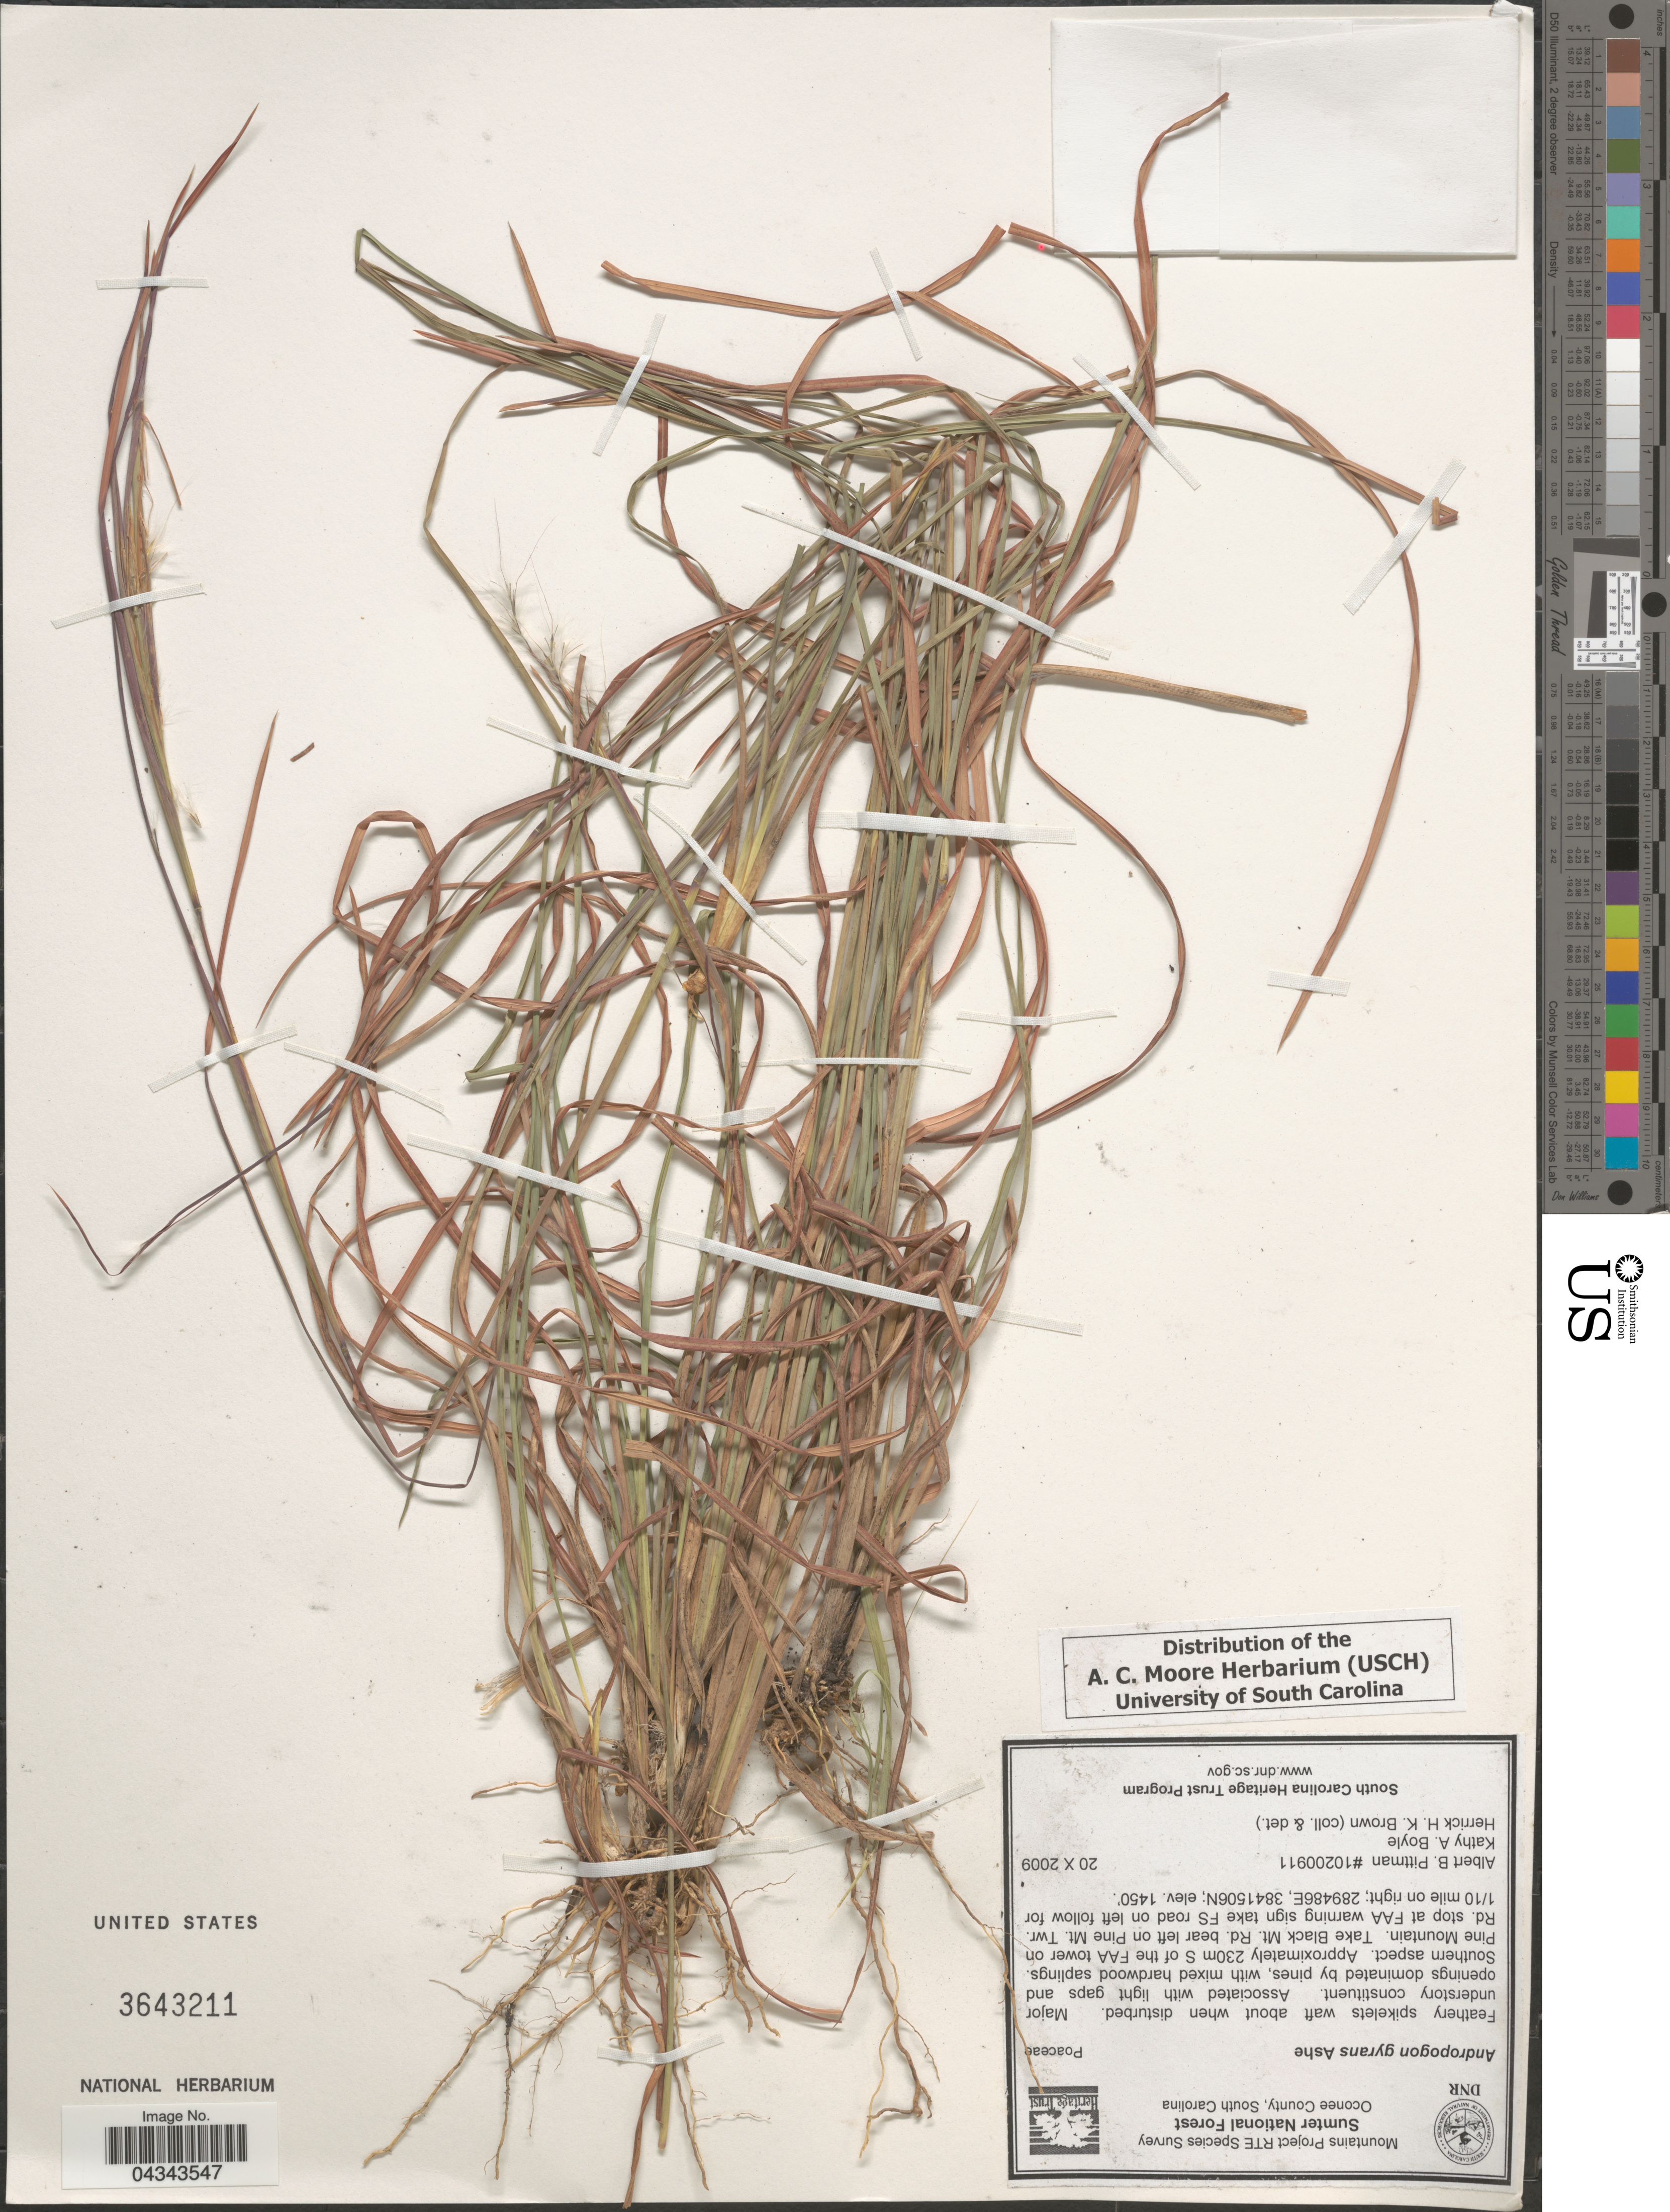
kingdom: Plantae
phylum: Tracheophyta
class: Liliopsida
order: Poales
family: Poaceae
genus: Andropogon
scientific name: Andropogon gyrans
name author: Ashe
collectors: A. B. Pittman, K. A. Boyle & H. H. K. Brown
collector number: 10200911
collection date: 2009-10-20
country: United States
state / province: South Carolina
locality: Mountains Project RTE Species Survey. Sumter National Forest. Oconee County. Approximately 230m S of the FAA tower on Pine Mountain. Take Black Mt. Rd. bear left on Pine Mt. Twr. Rd. stop at FAA warning sign take FS road on left follow for 1/10 mile on right.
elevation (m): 442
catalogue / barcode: US 3643211